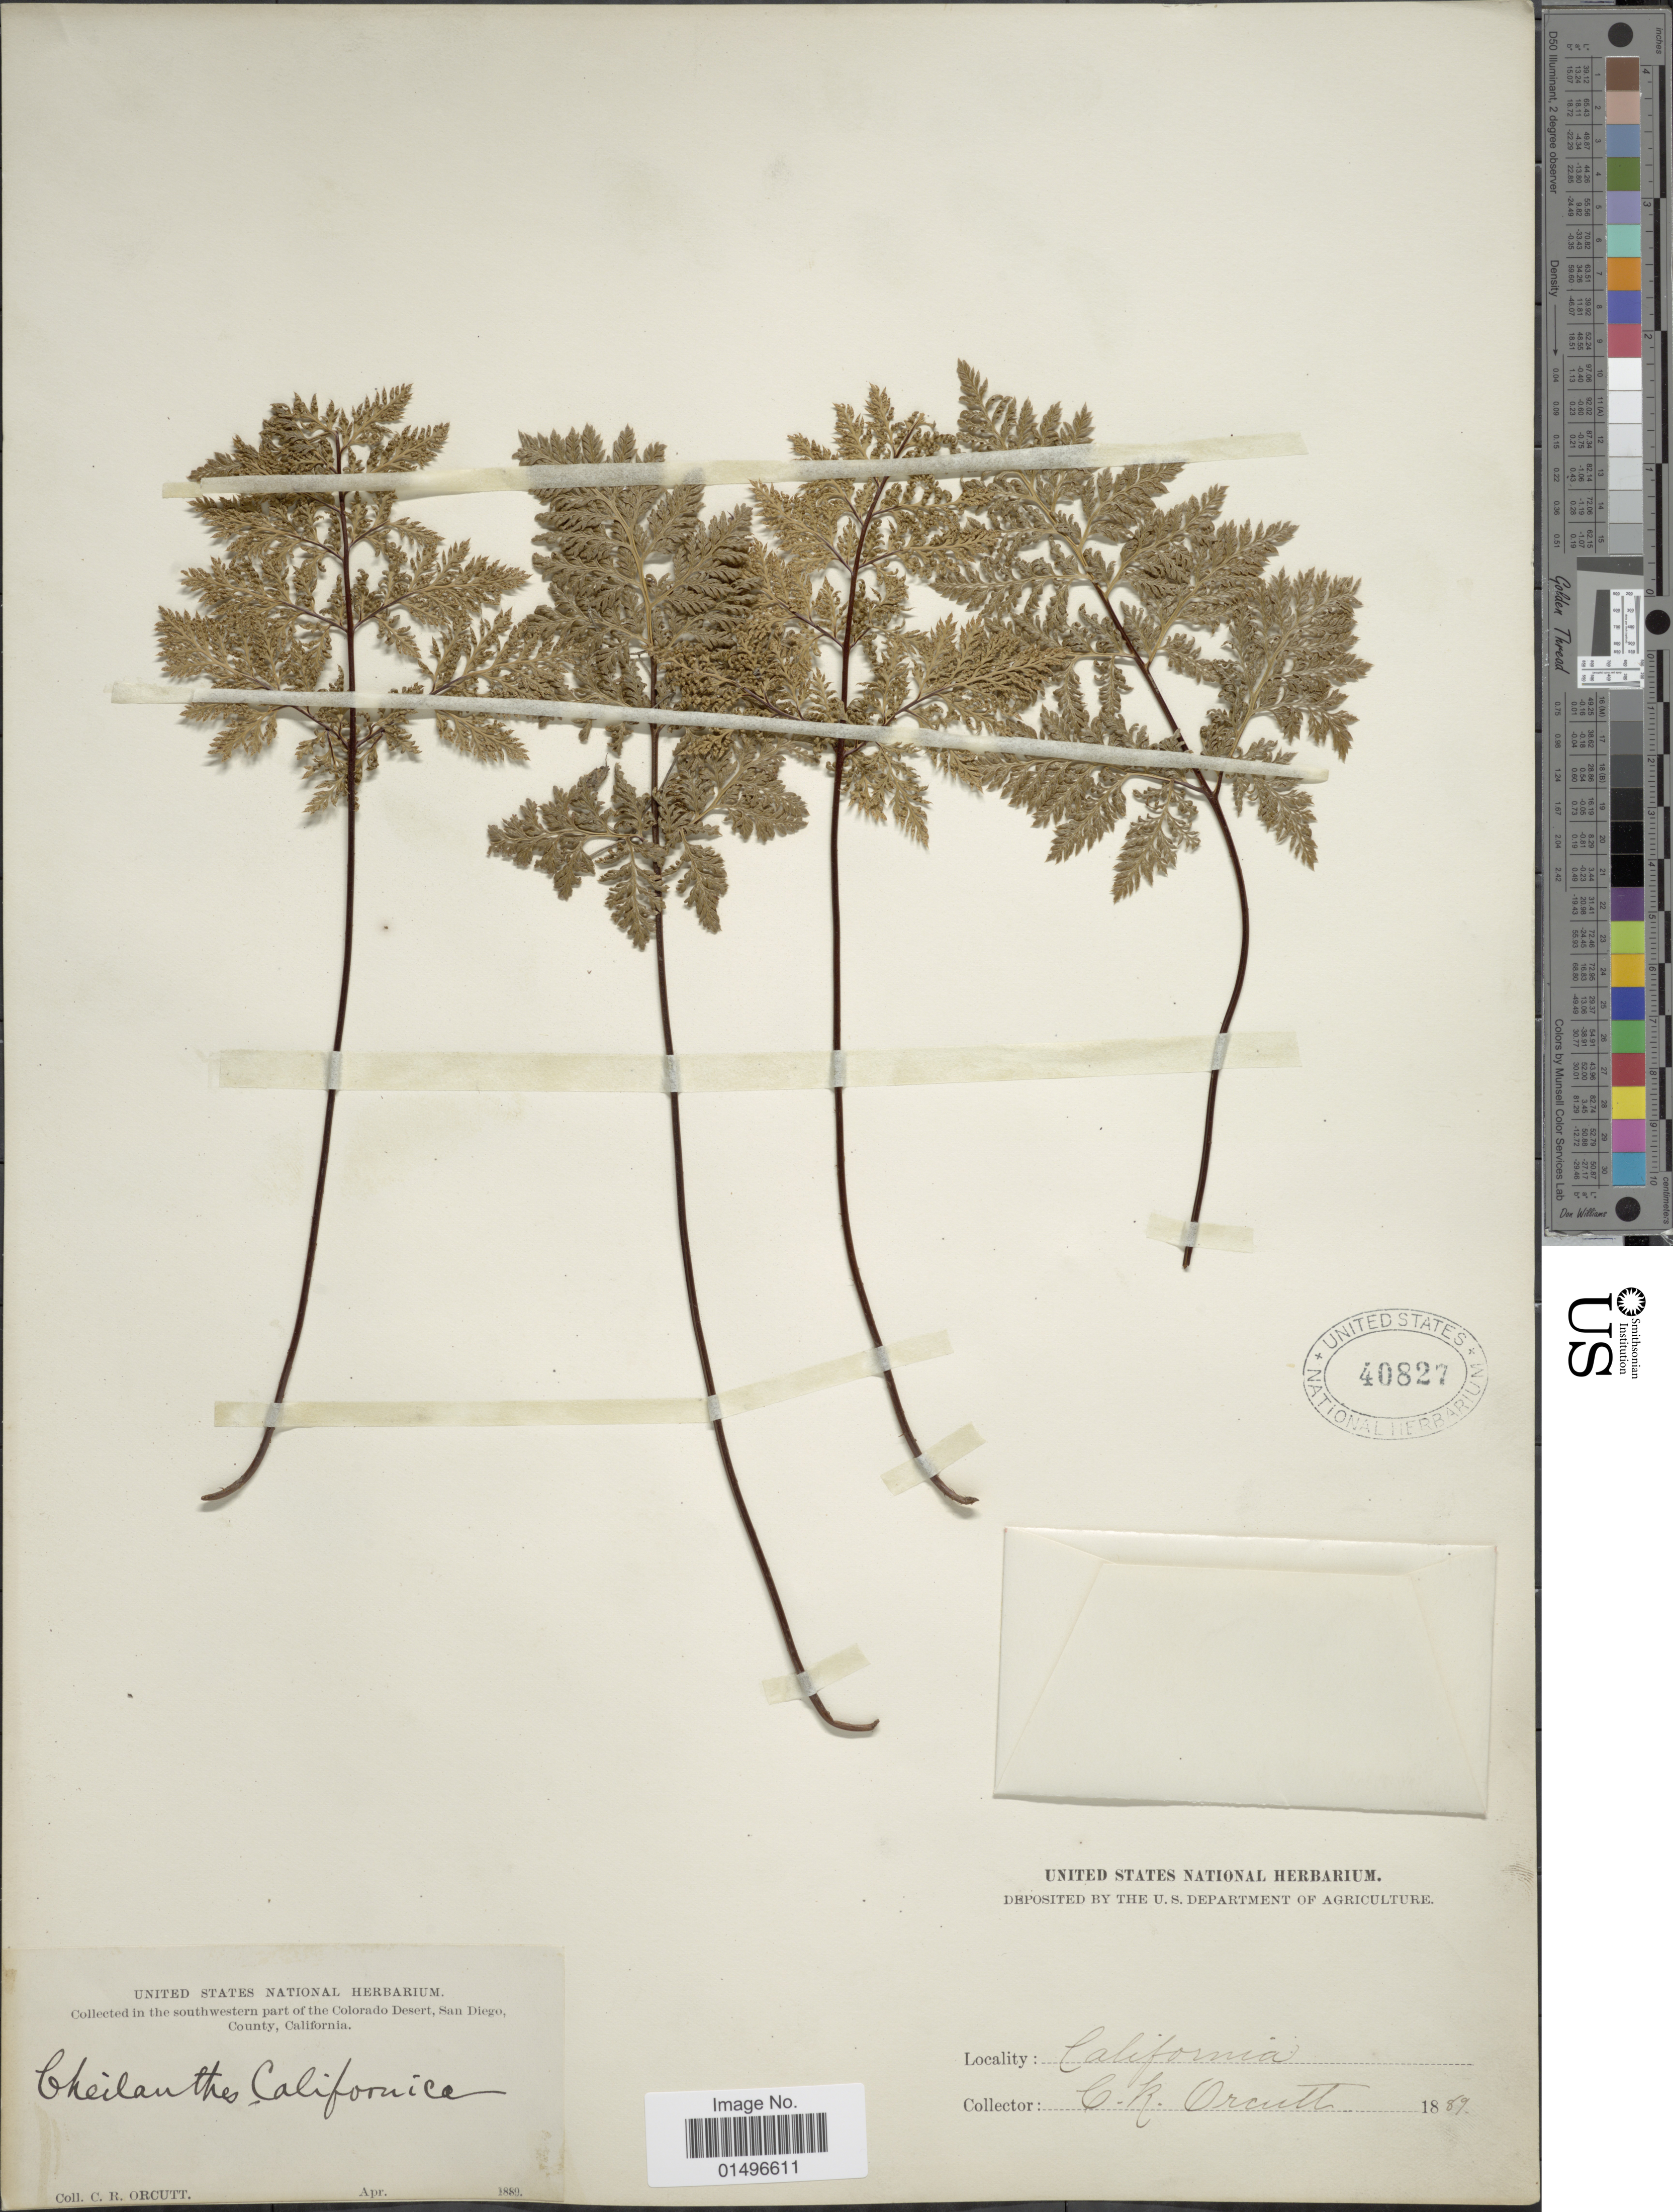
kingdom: Plantae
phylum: Tracheophyta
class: Polypodiopsida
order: Polypodiales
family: Pteridaceae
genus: Aspidotis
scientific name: Aspidotis californica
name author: (Hook.) Nutt. ex Copel.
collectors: C. R. Orcutt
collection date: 1889-04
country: United States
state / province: California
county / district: San Diego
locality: California, southwestern part of Colorado Desert, San Diego, County.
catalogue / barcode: US 40827